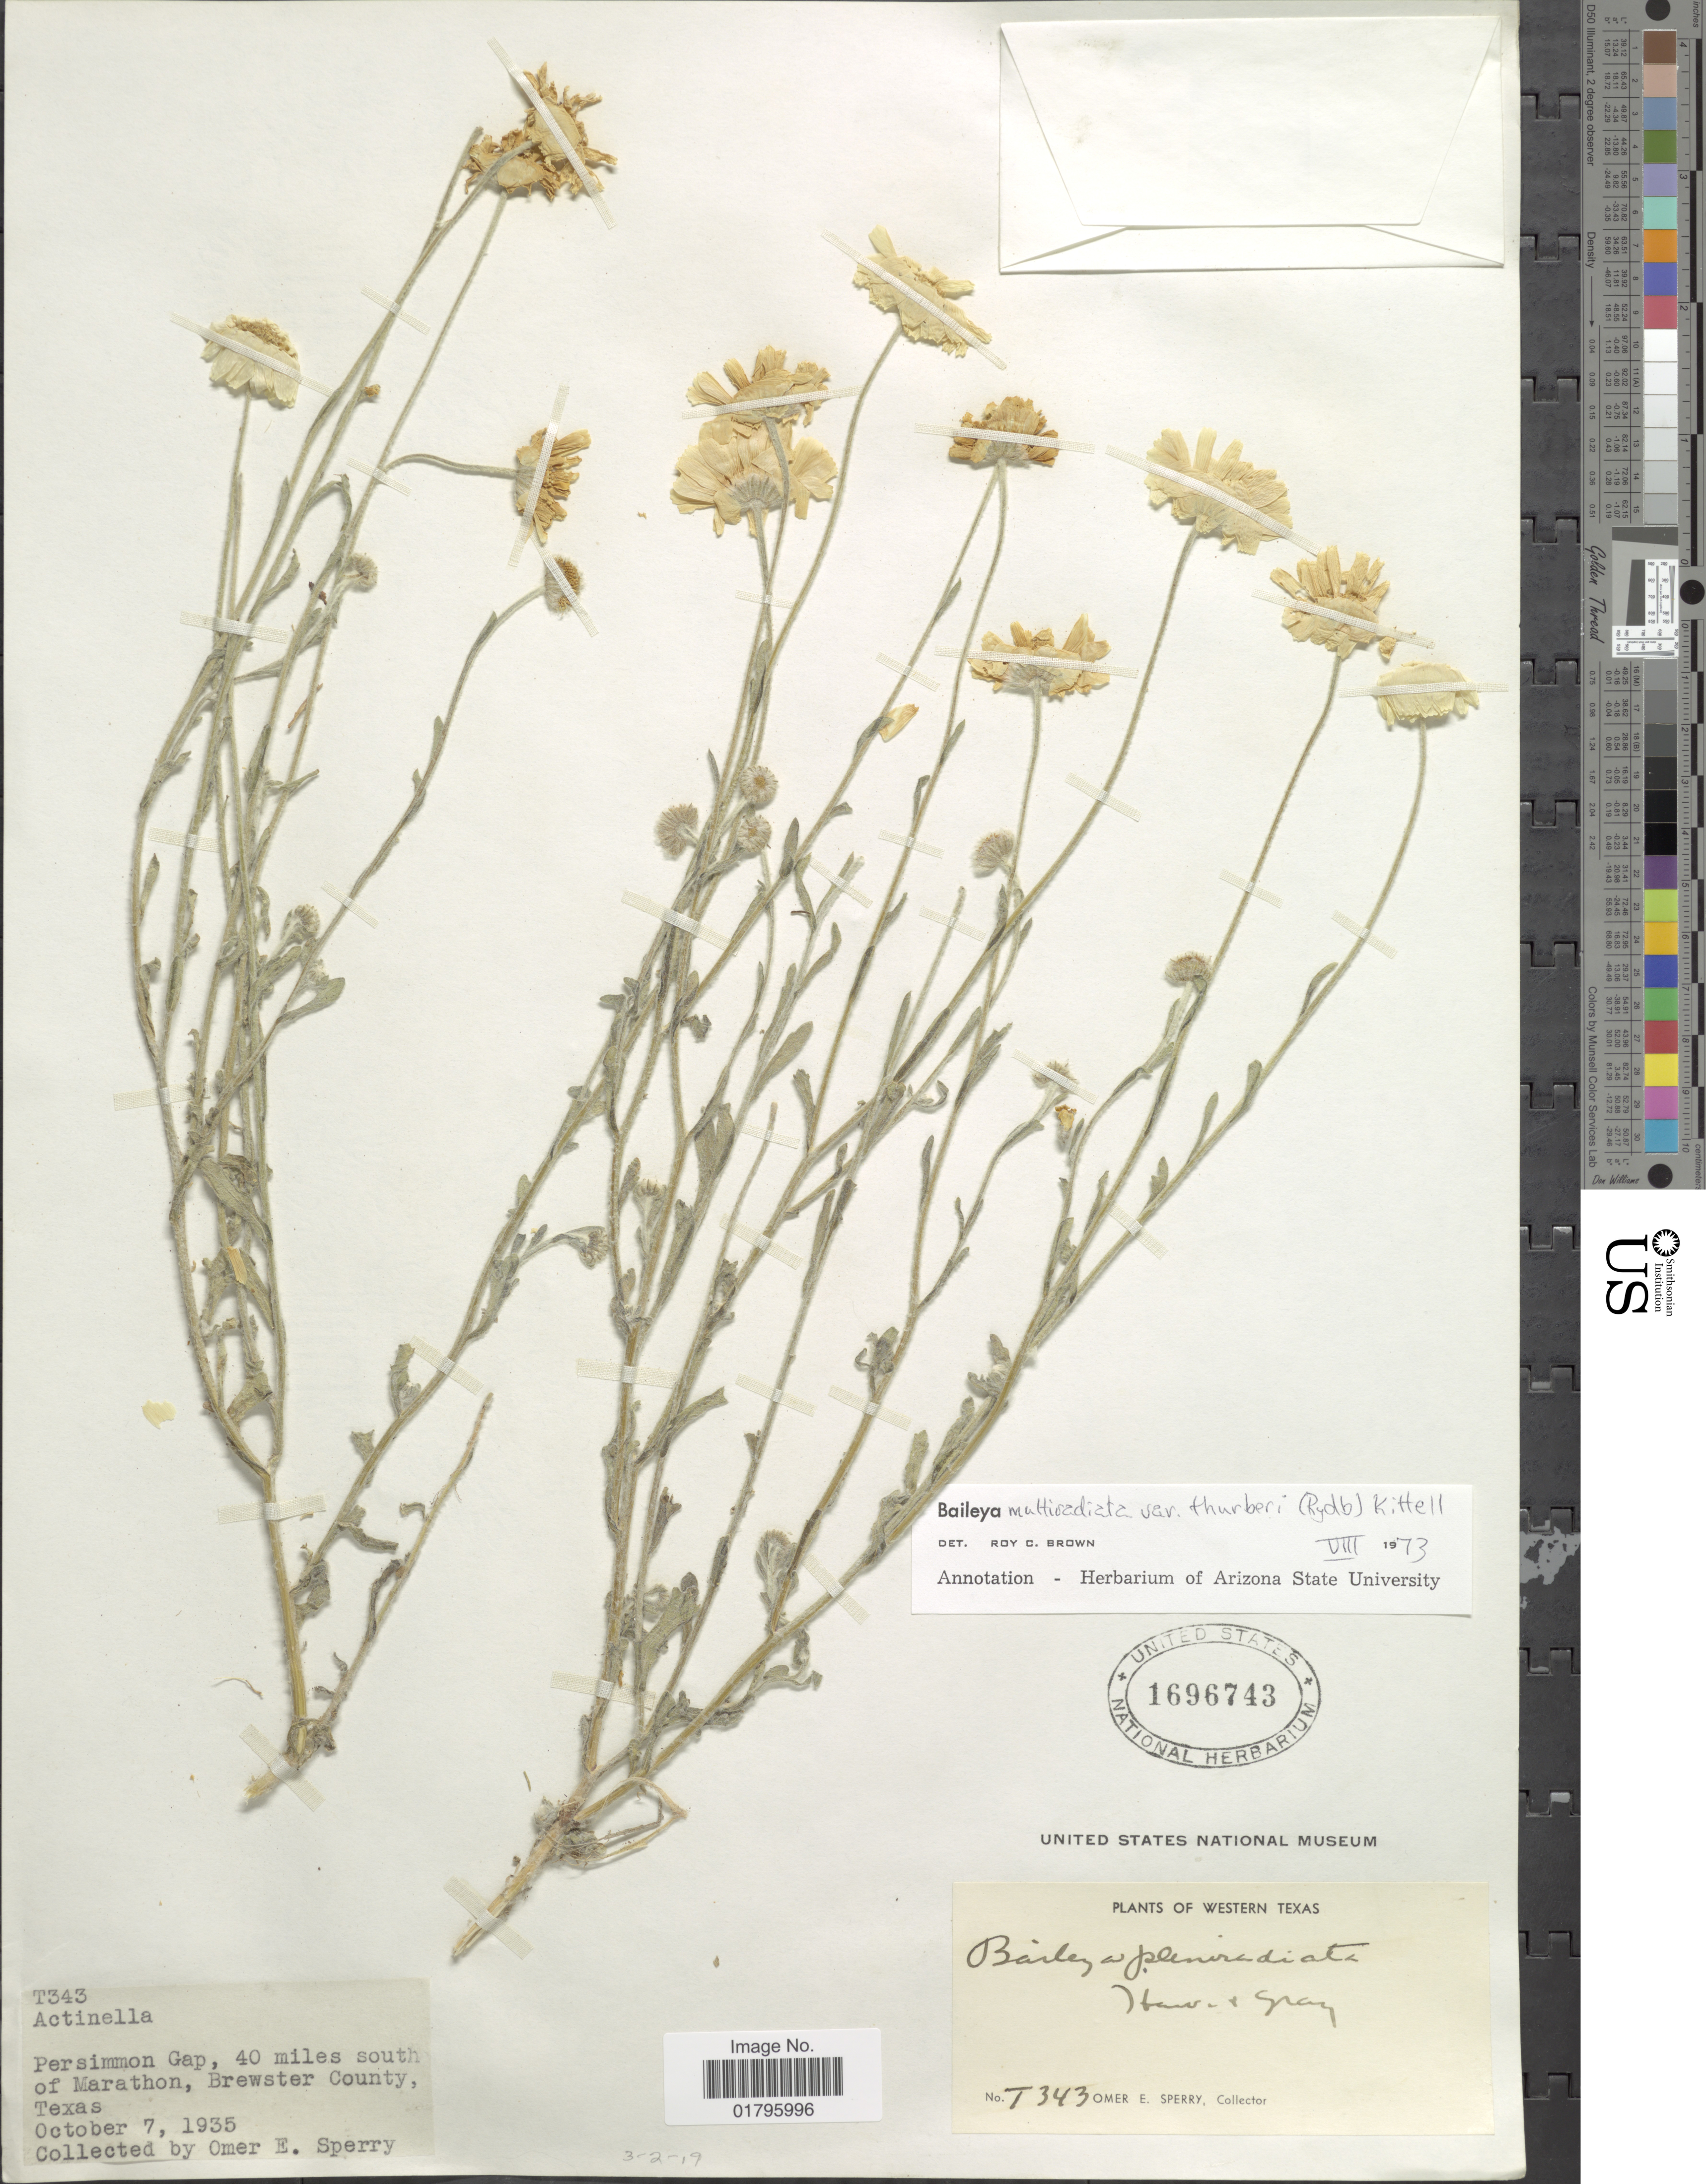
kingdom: Plantae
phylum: Tracheophyta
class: Magnoliopsida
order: Asterales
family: Asteraceae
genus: Baileya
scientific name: Baileya multiradiata var. thurberi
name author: (Rydb.) Kittell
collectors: O. E. Sperry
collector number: T343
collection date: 1935-10-07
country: United States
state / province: Texas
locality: Western Texas, Persimon Gap, 40 miles south of marathon, Brewster County. Texas.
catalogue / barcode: US 1696743